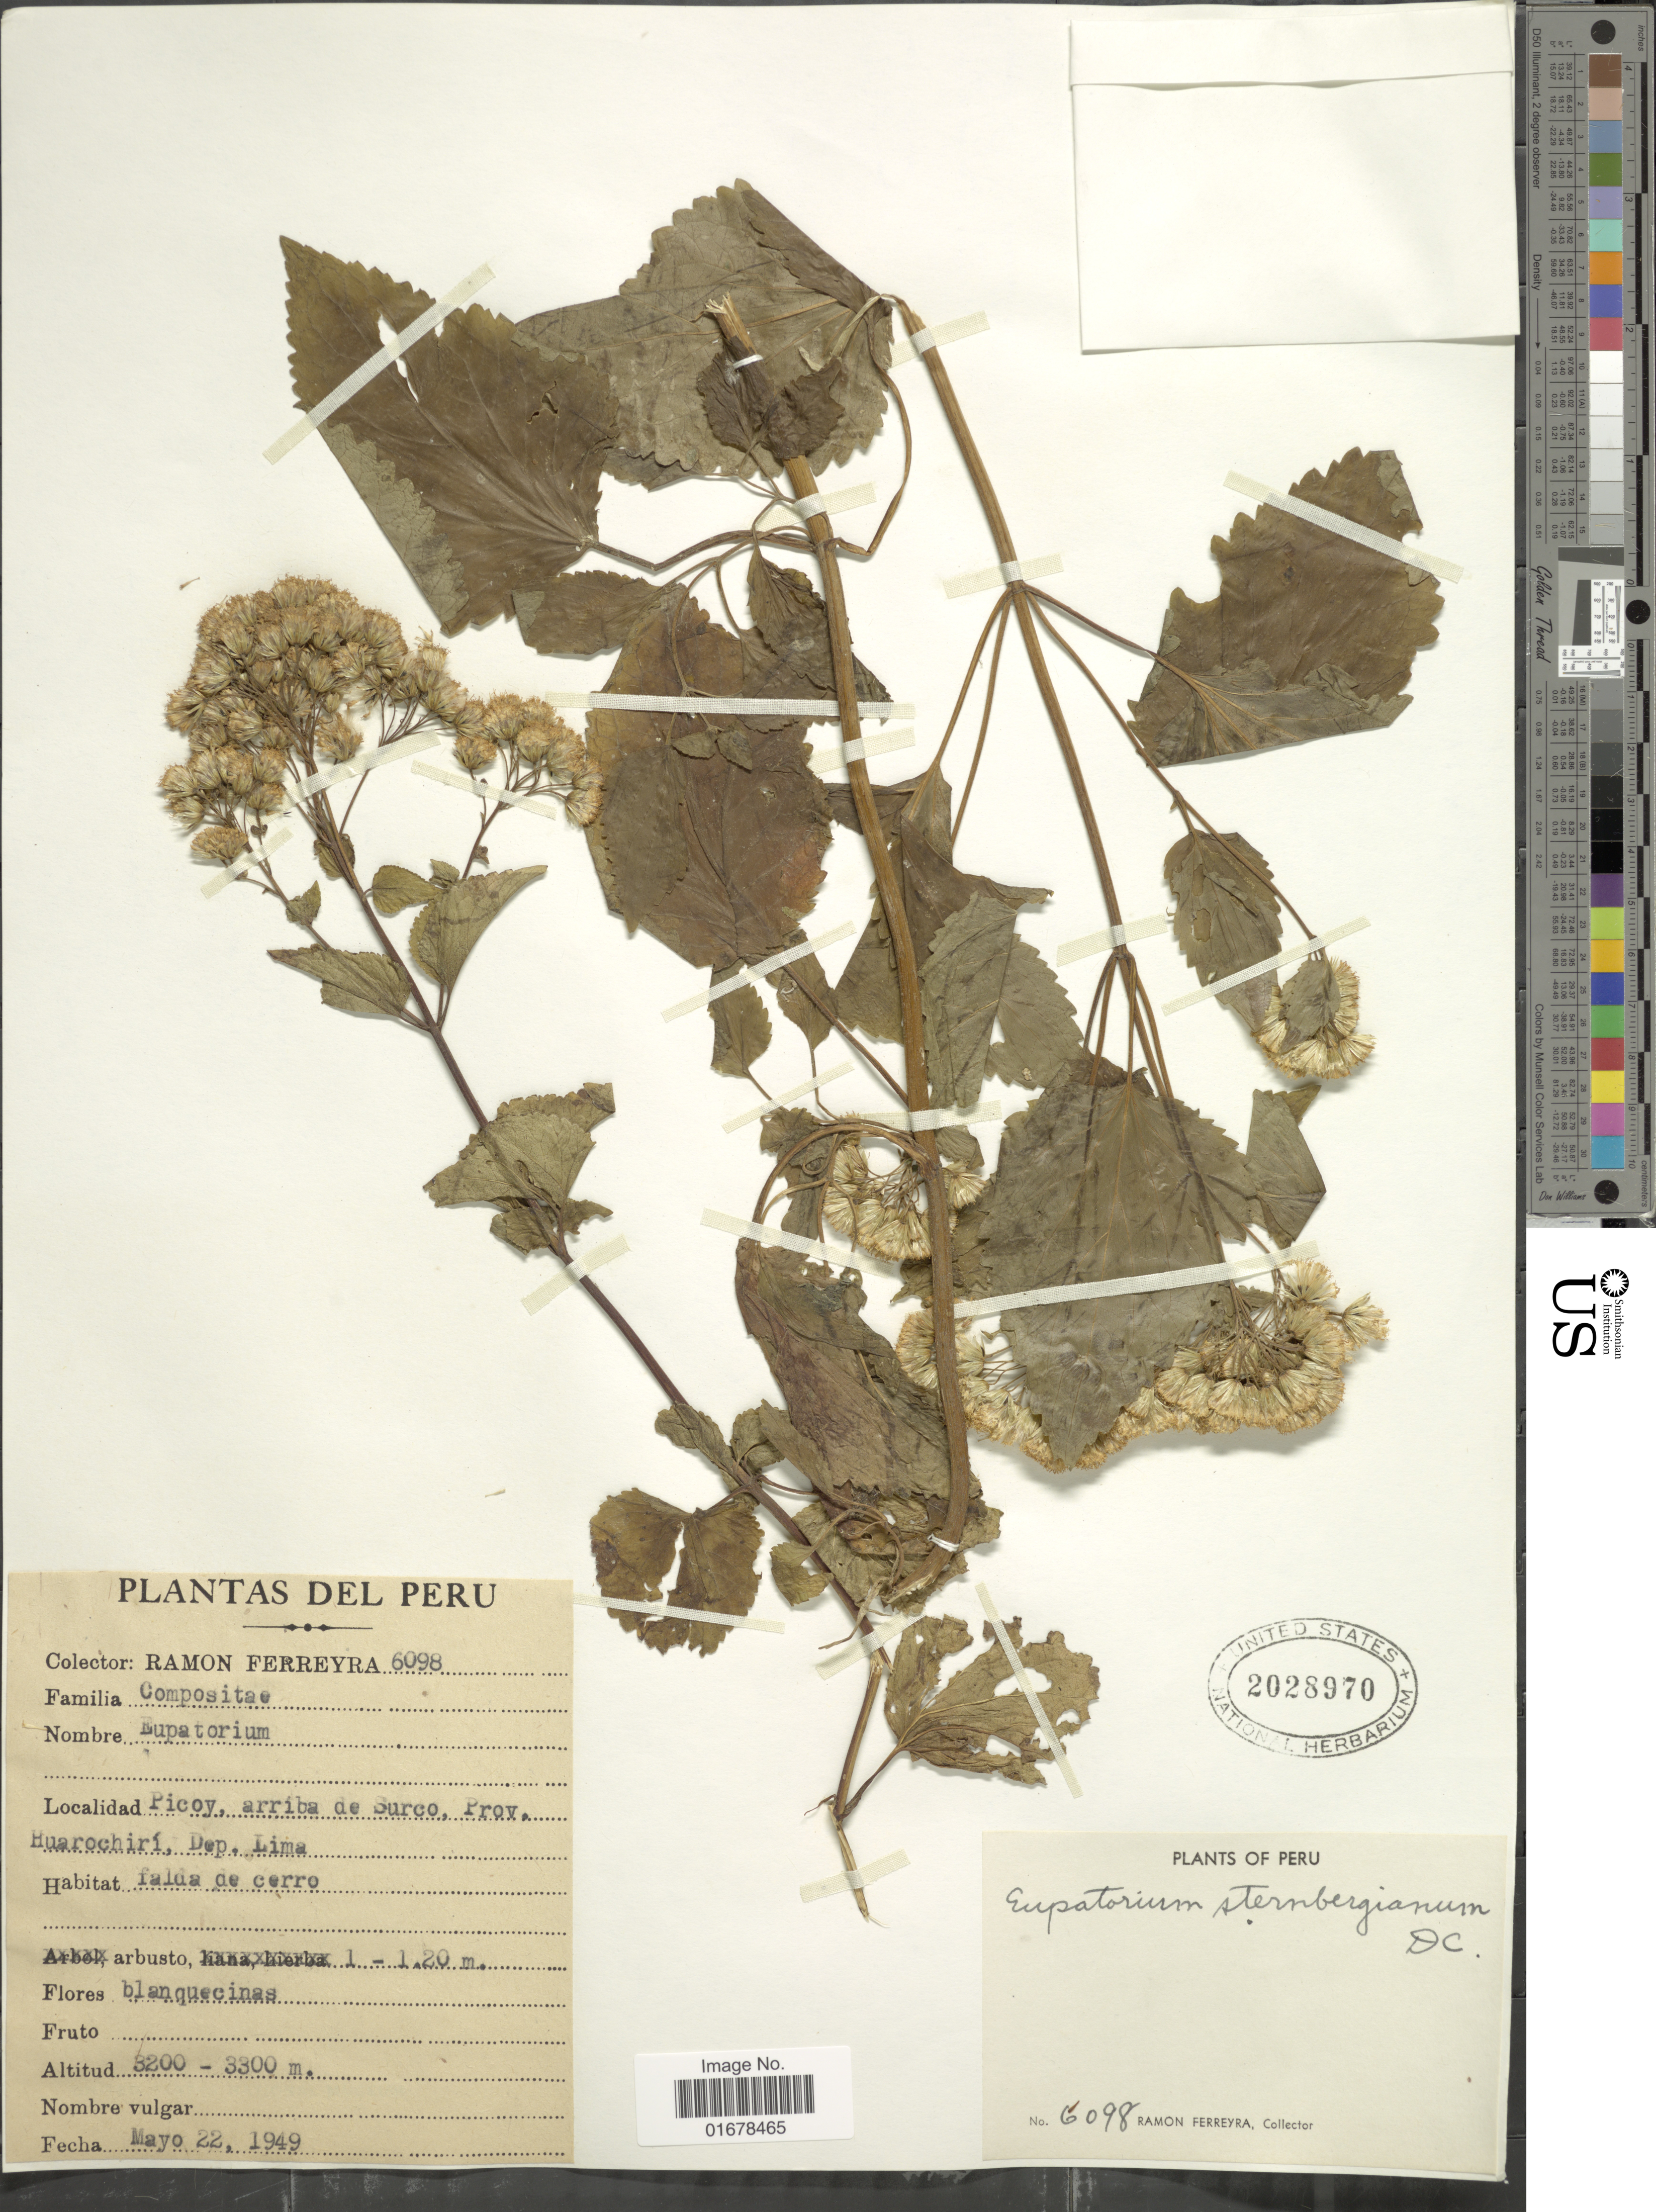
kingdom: Plantae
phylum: Tracheophyta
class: Magnoliopsida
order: Asterales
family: Asteraceae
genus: Ageratina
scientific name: Ageratina sternbergiana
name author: (DC.) R.M. King & H. Rob.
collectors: R. A. Ferreyra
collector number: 6098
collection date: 1949-05-22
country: Peru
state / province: Lima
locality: Picoy, arriba de Surco, Prov. Huarochiri, Dep. Lima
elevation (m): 3200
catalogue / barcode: US 2028970